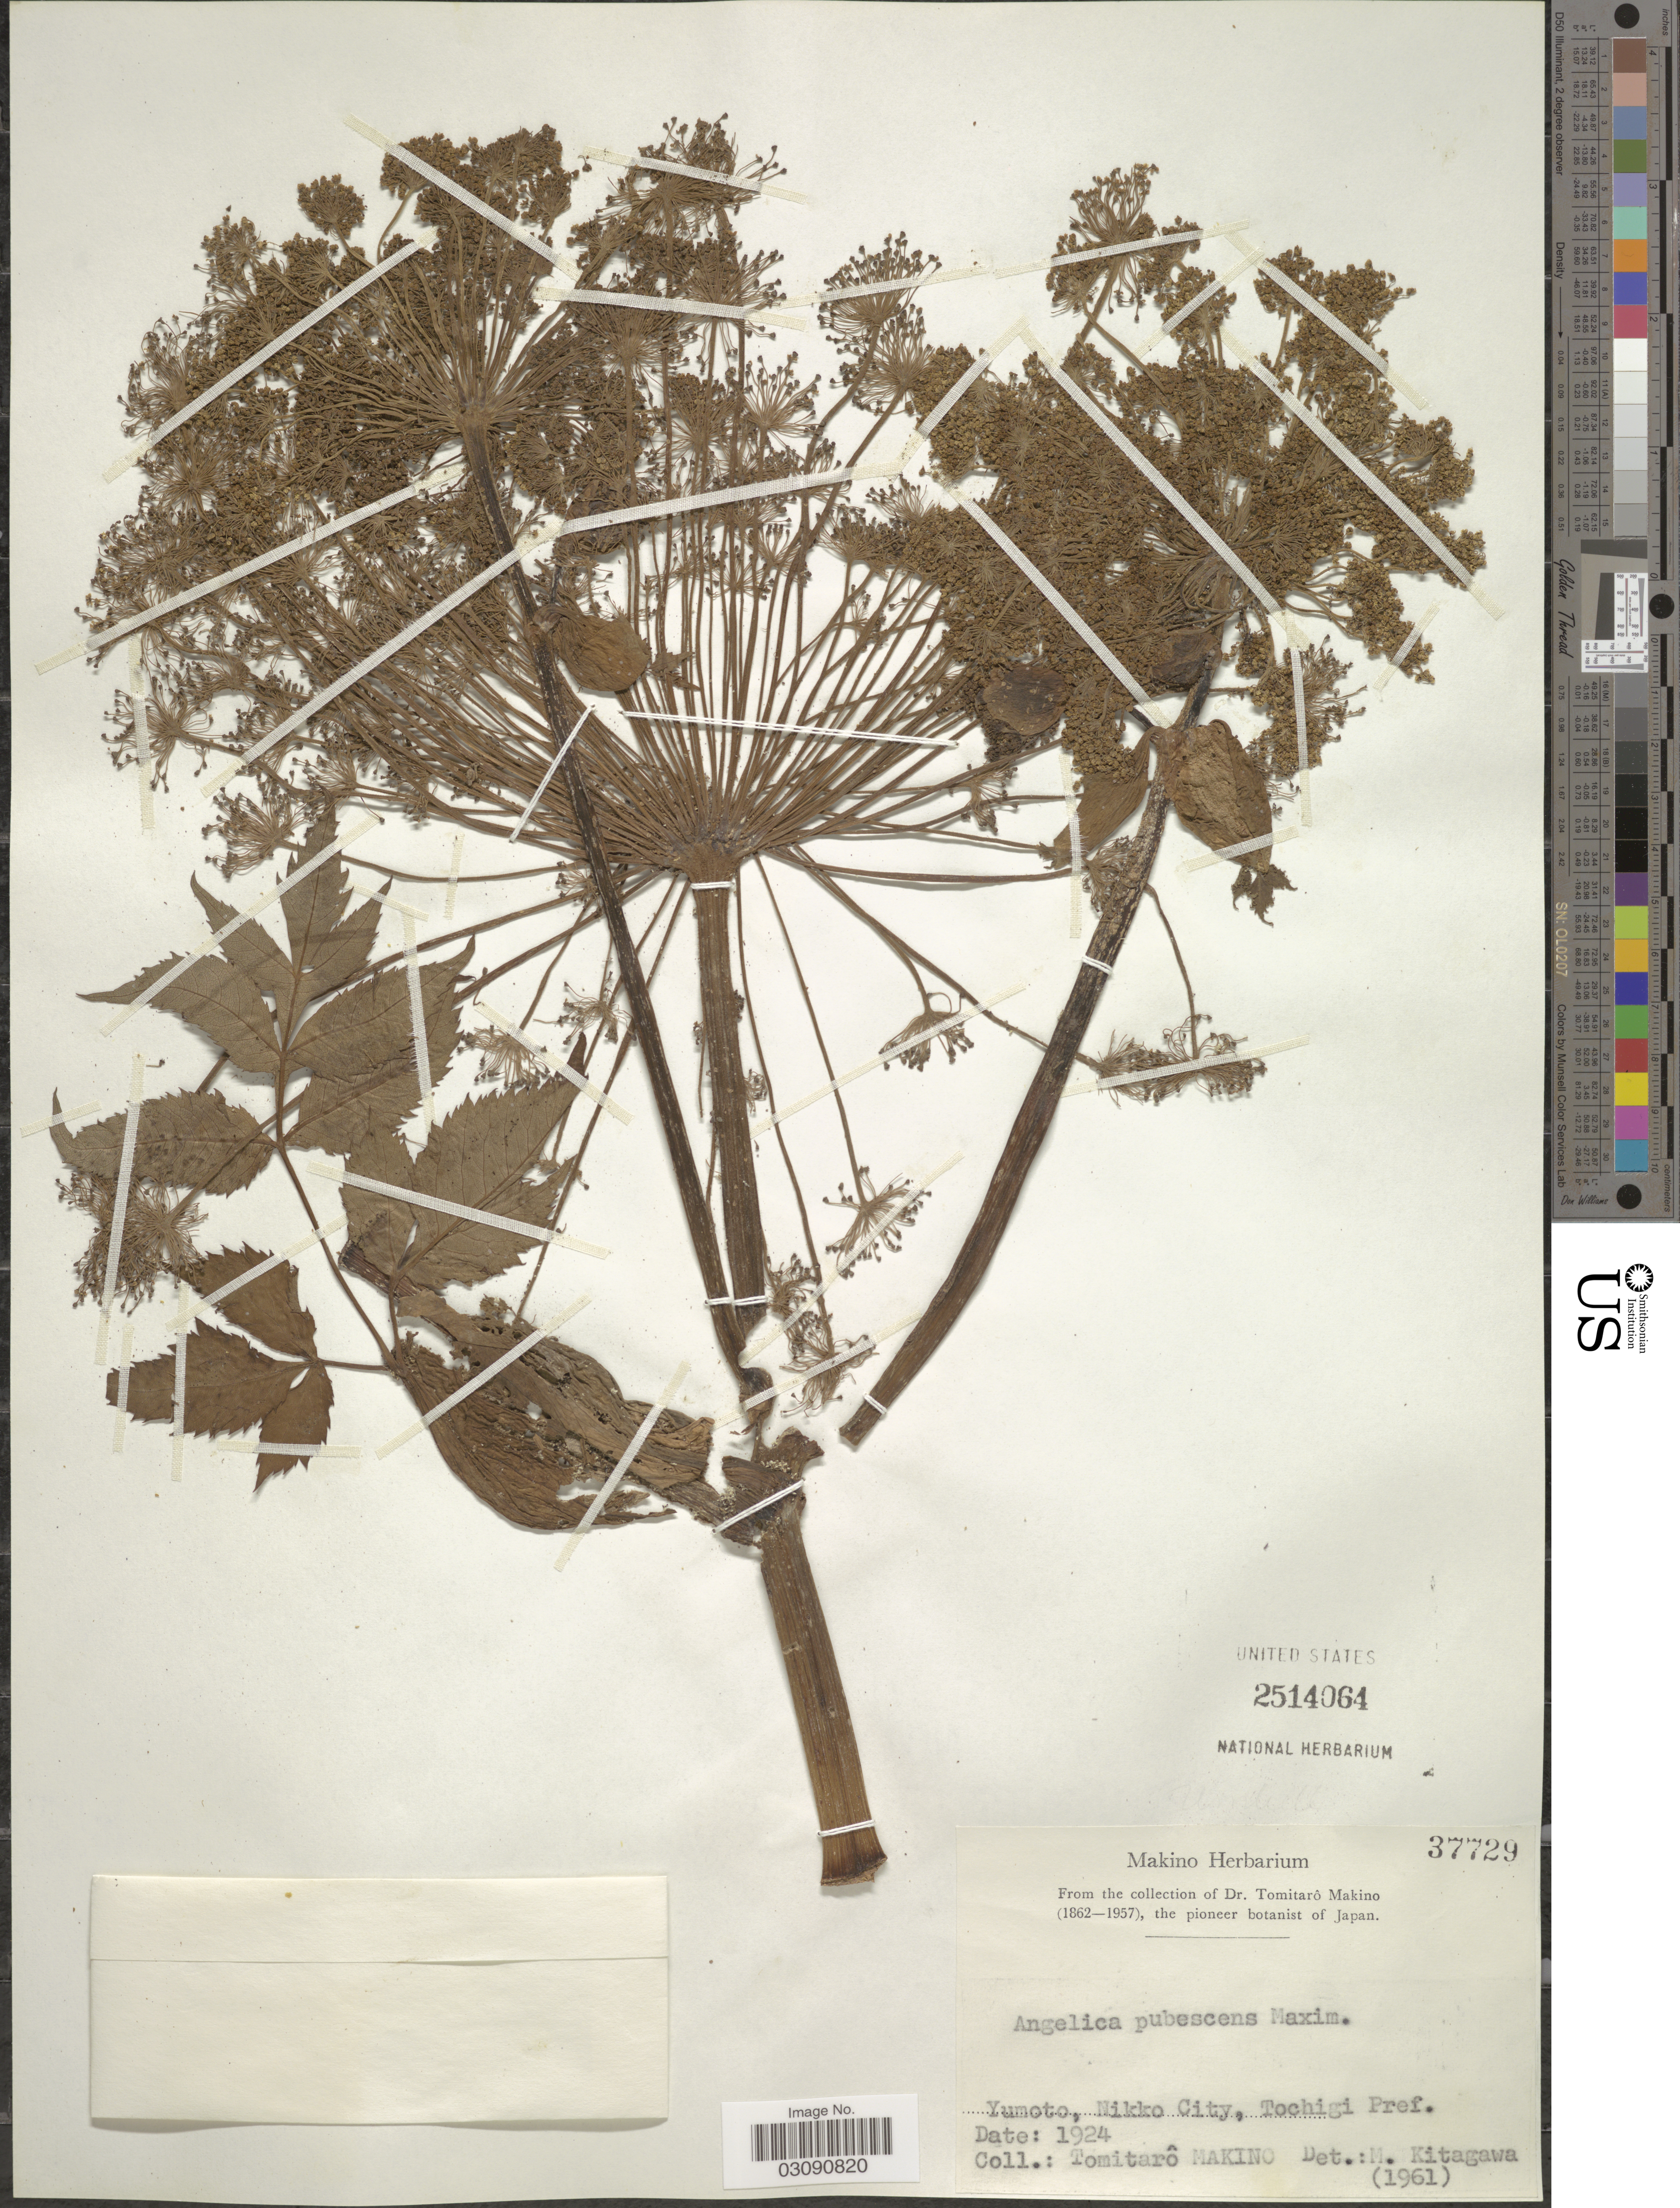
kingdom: Plantae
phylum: Tracheophyta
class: Magnoliopsida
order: Apiales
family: Apiaceae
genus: Angelica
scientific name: Angelica pubescens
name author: Maxim.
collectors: T. Makino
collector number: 37729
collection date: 1924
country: Japan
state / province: Totigi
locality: Yumoto, Nikko City, Tochigi Pref.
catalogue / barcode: US 2514064